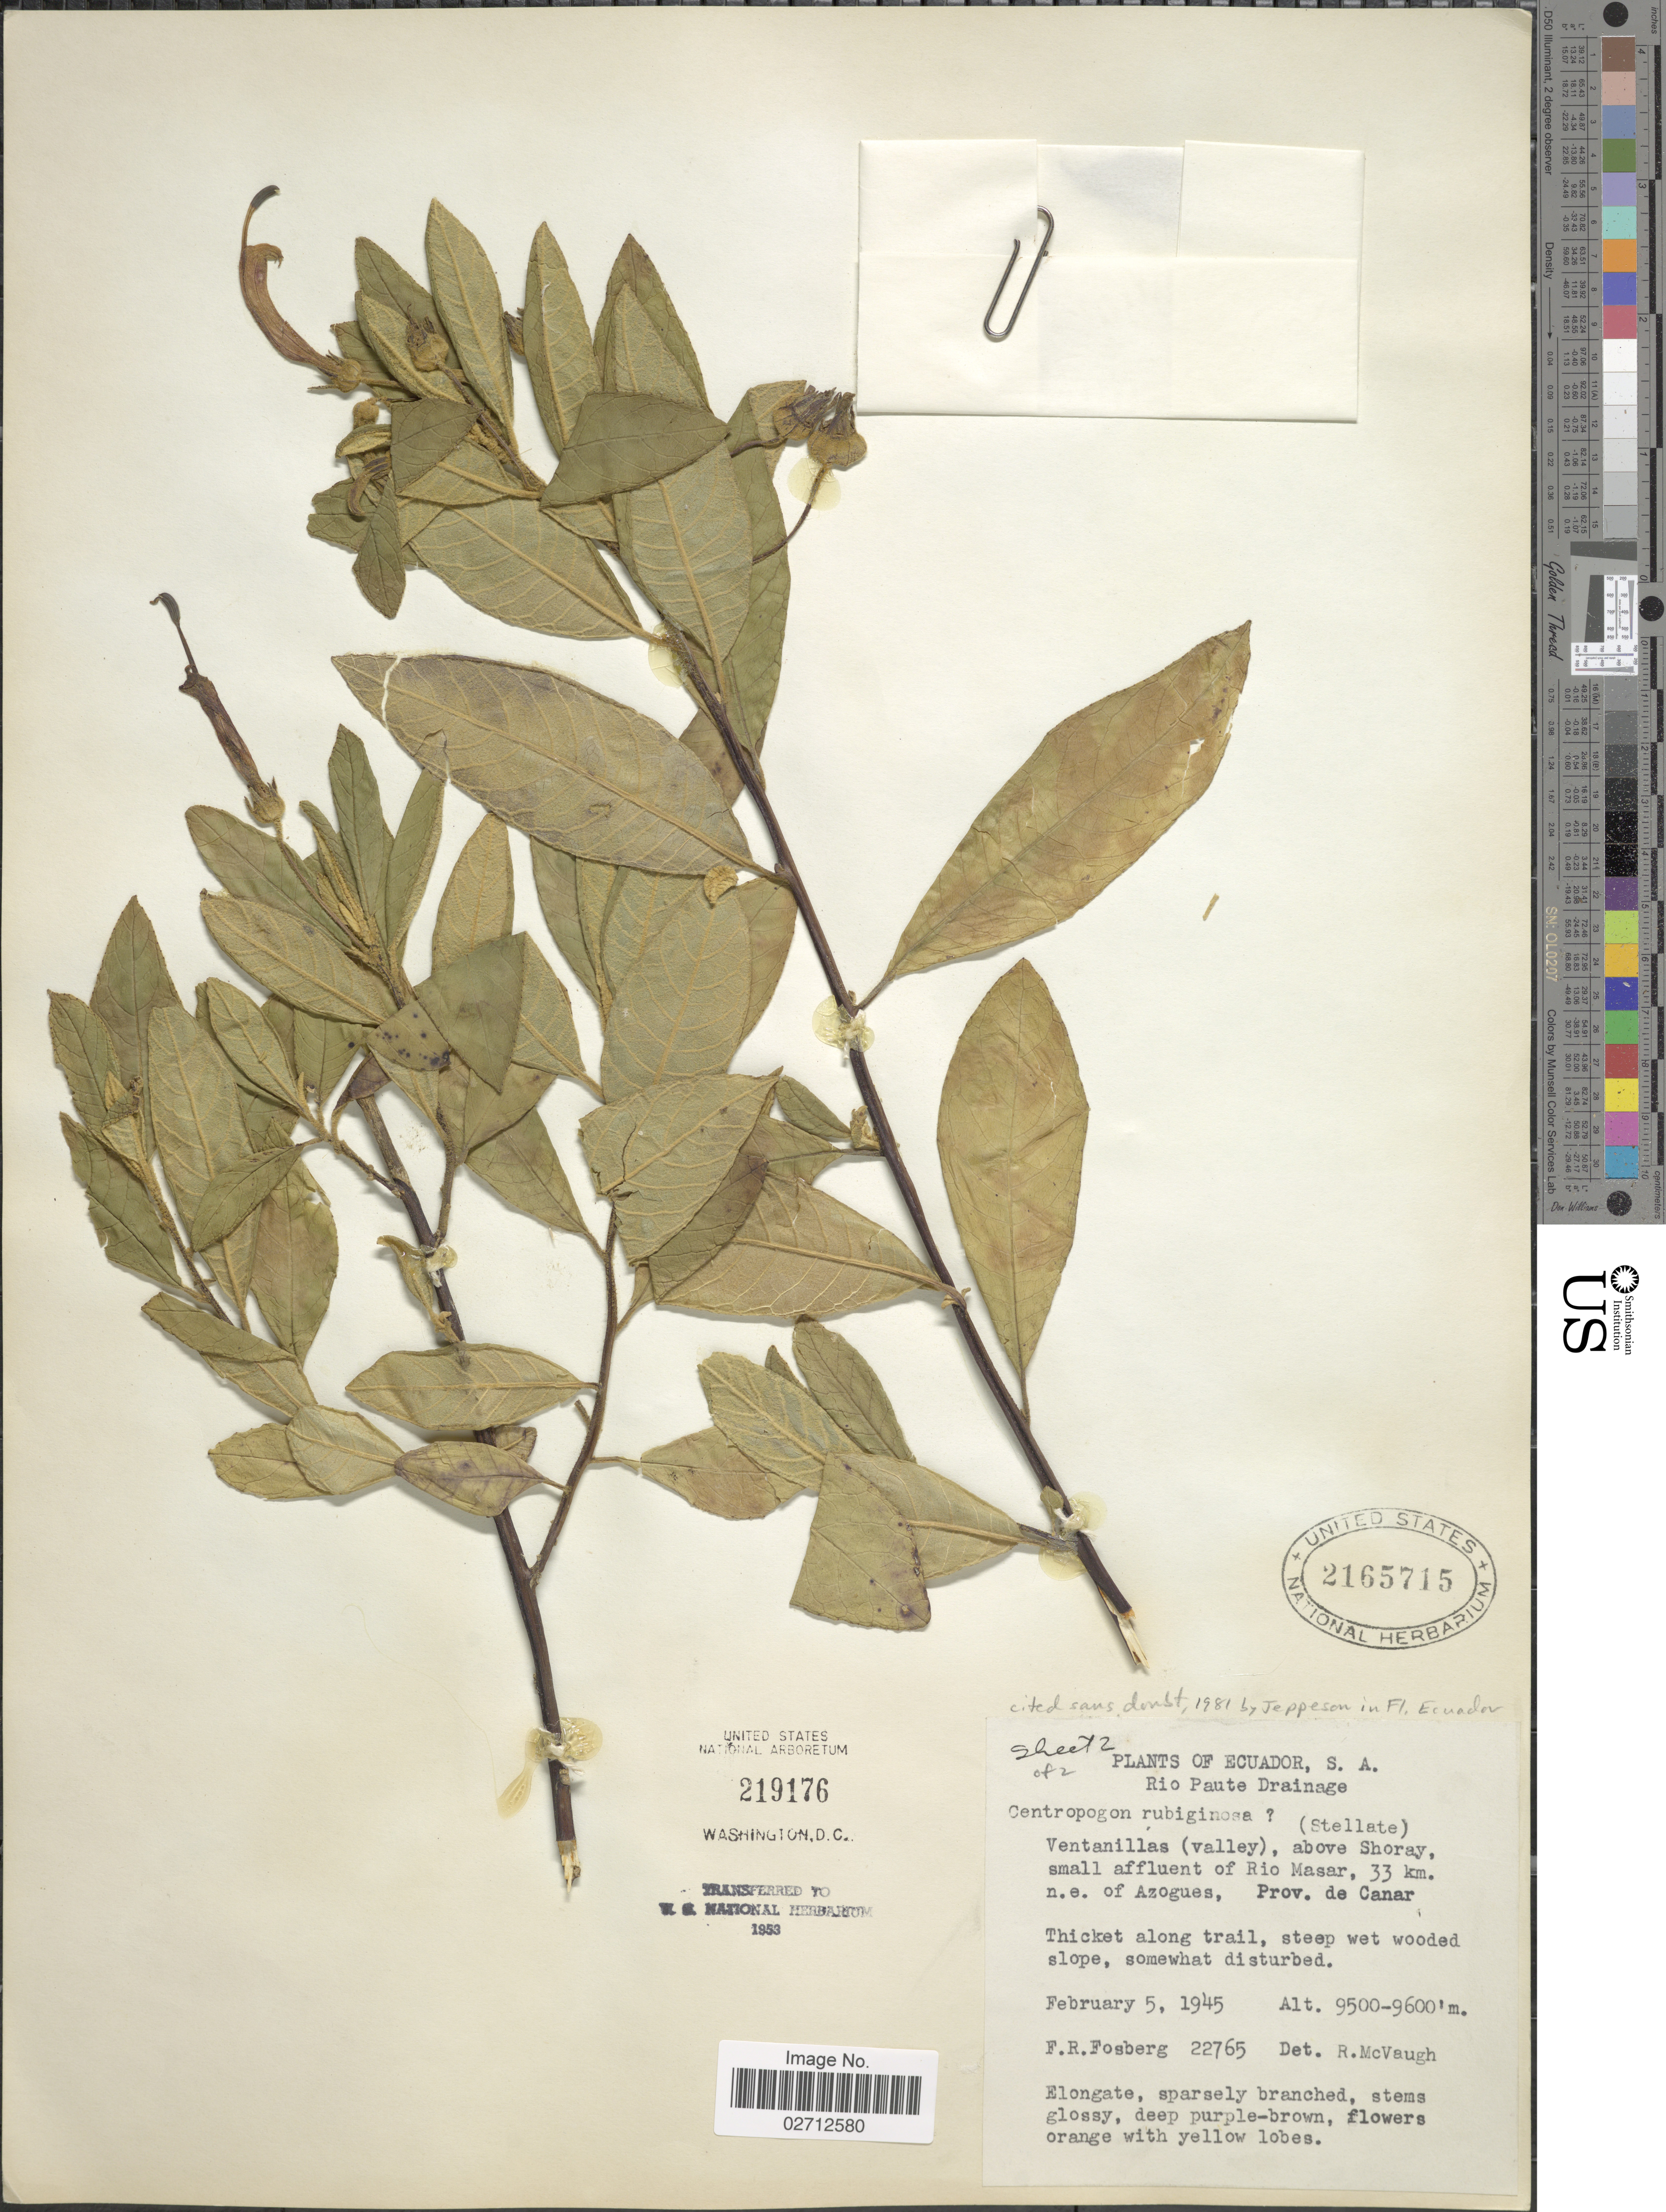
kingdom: Plantae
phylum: Tracheophyta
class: Magnoliopsida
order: Asterales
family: Campanulaceae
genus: Centropogon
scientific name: Centropogon rubiginosus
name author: E. Wimm.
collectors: F. R. Fosberg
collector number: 22765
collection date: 1945-02-05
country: Ecuador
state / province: Cañar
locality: Rio Paute Drainage, Ventanillas (valley), above Shoray, small affluent of Rio Masar, 33 km n.e. of Azogues, Prov. de Canar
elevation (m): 9500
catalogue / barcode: US 2165715